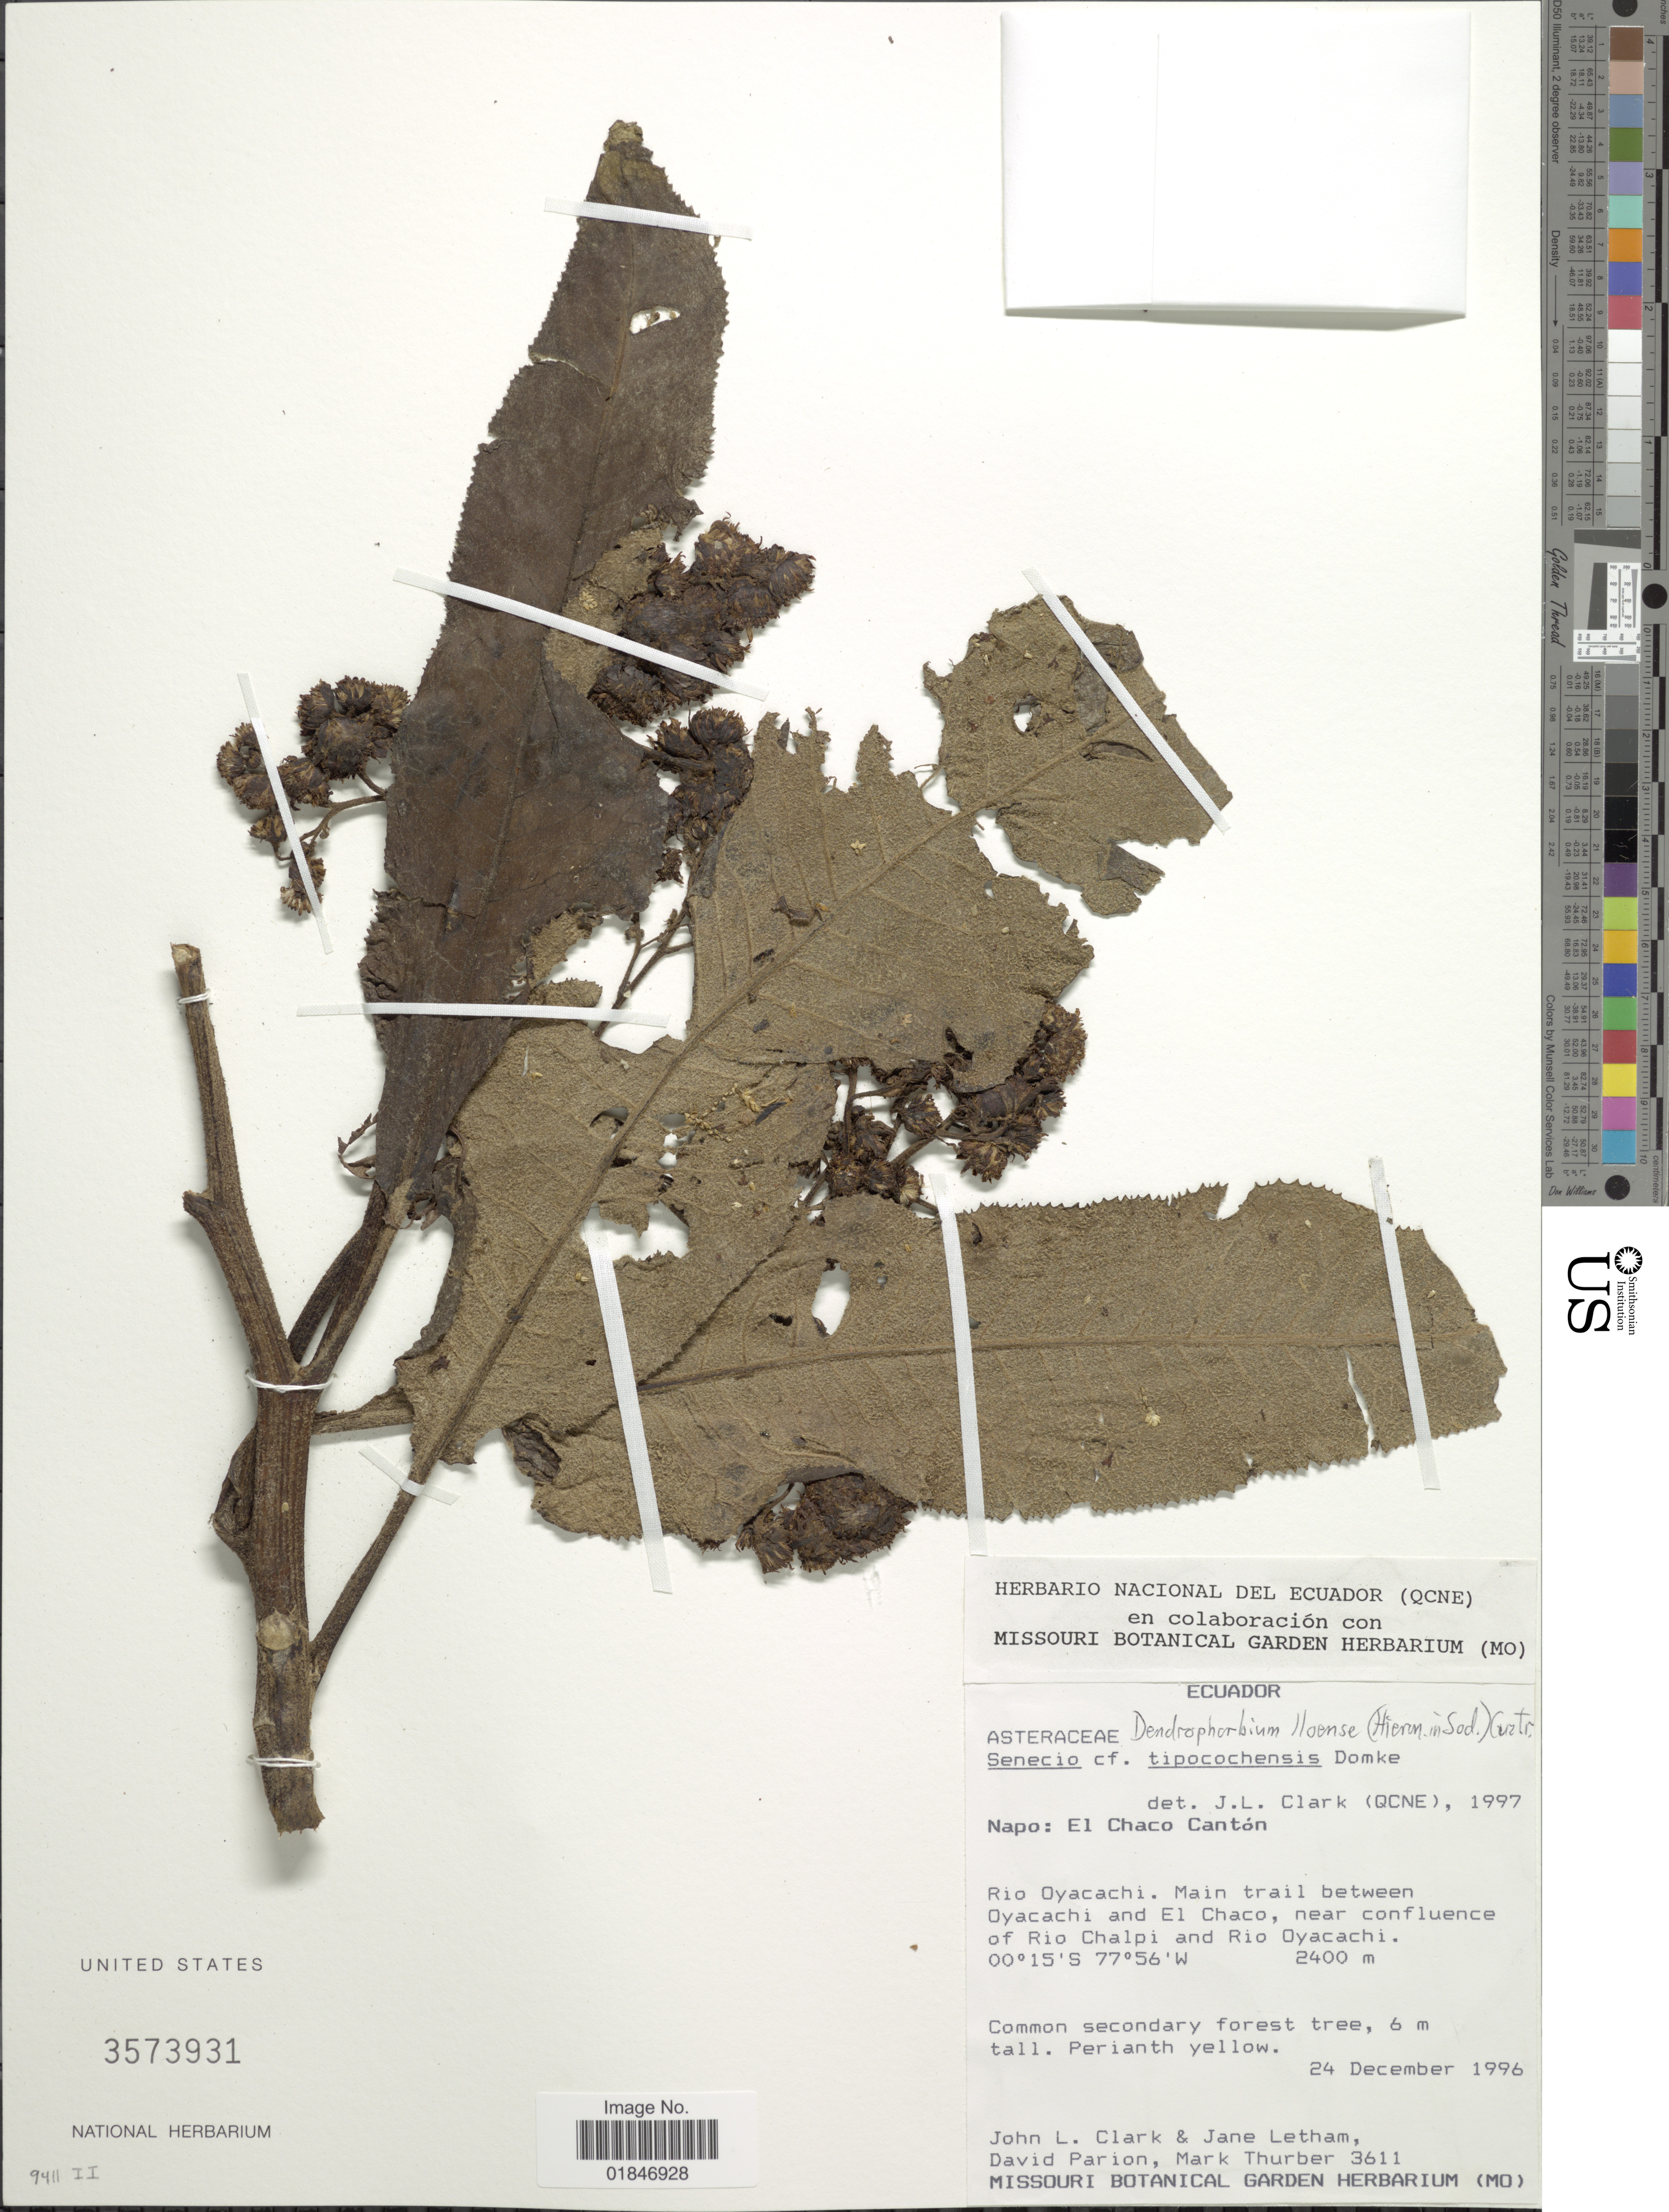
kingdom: Plantae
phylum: Tracheophyta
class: Magnoliopsida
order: Asterales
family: Asteraceae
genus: Dendrophorbium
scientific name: Dendrophorbium iloense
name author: (Hieron.) C. Jeffrey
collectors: J. L. Clark, J. Letham, D. Parion & M. Thurber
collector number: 3611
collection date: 1996-12-24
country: Ecuador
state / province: Napo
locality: Napo: El Chaco Canton. Rio Oyacachi. Main trail between Oyacachi and El Chaco, near confluence of Rio Chalpi and Rio Oyacachi.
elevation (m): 2400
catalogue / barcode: US 3573931